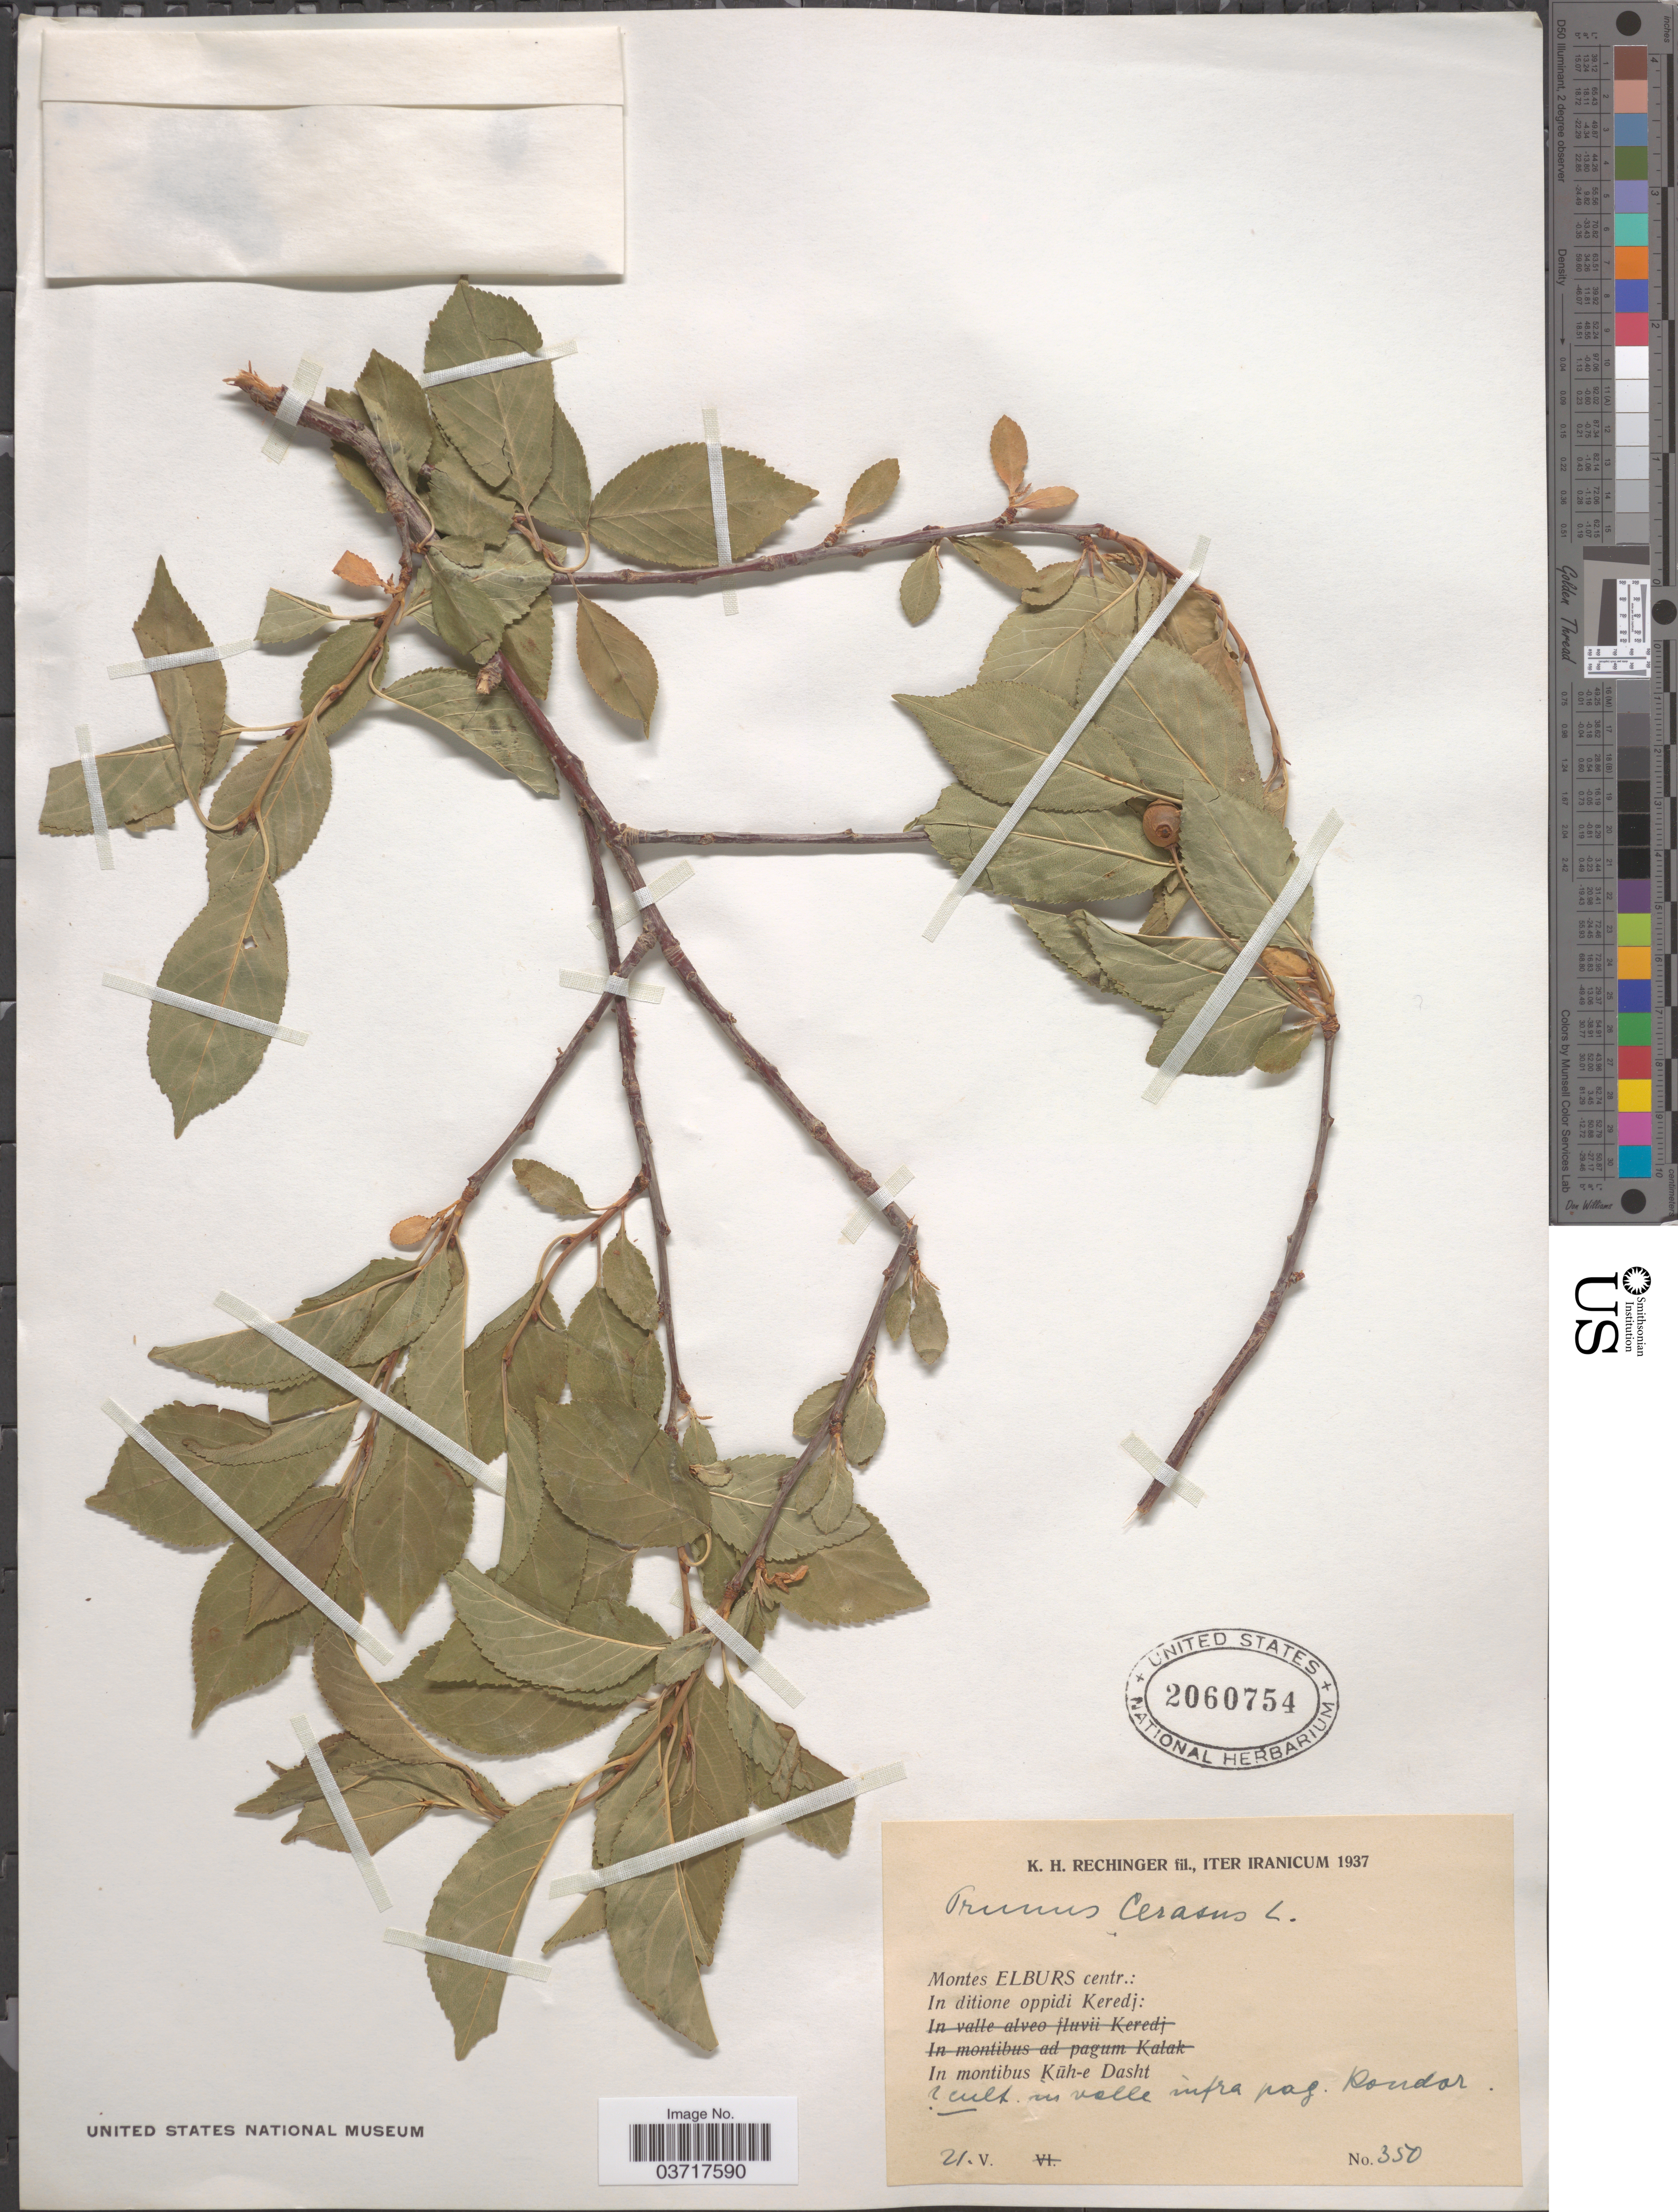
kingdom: Plantae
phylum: Tracheophyta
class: Magnoliopsida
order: Rosales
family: Rosaceae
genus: Prunus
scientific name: Prunus cerasus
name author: L.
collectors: K. H. Rechinger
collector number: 350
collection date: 1937-05-21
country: Iran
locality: Iter Iranicum. Monte Elburs centr.: In ditione oppidi Keredj: In montibus Kūh-e Dasht. In valle infra pag Rondar. [interpreted]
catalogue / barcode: US 2060754